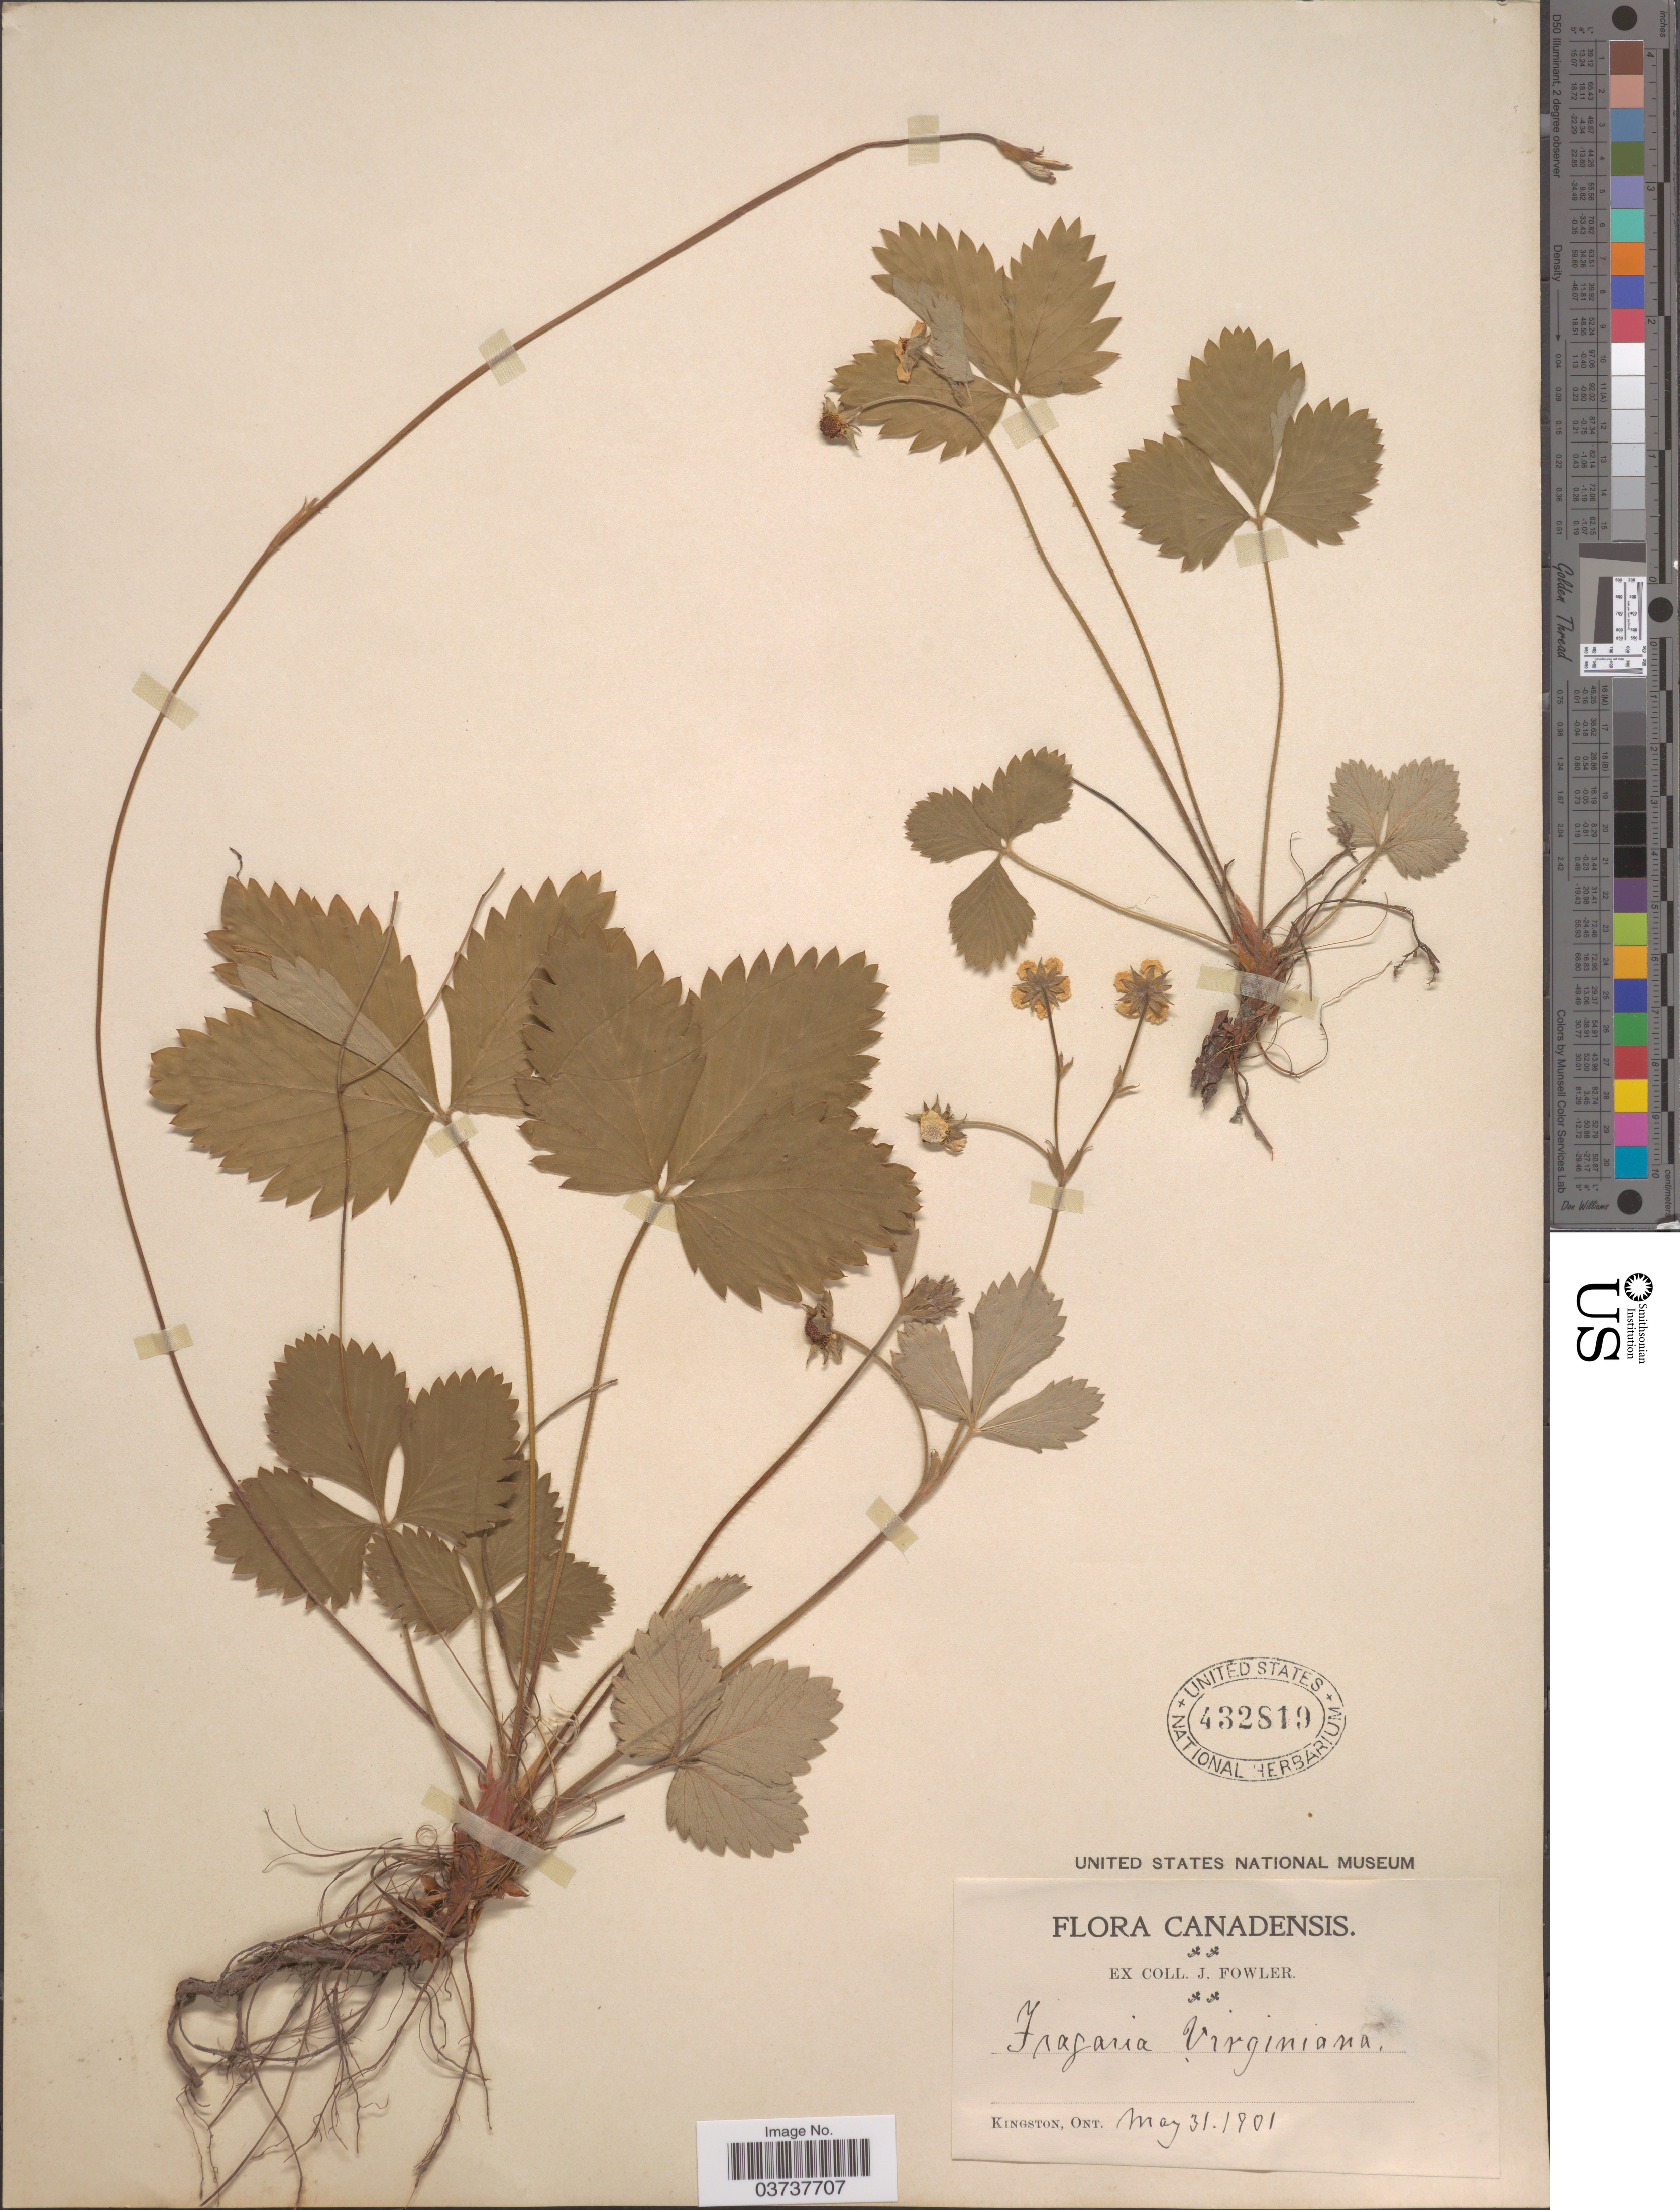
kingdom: Plantae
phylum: Tracheophyta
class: Magnoliopsida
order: Rosales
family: Rosaceae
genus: Fragaria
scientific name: Fragaria virginiana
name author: Mill.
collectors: J. Fowler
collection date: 1901-05-31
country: Canada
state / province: Ontario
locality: Kingston.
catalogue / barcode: US 432819